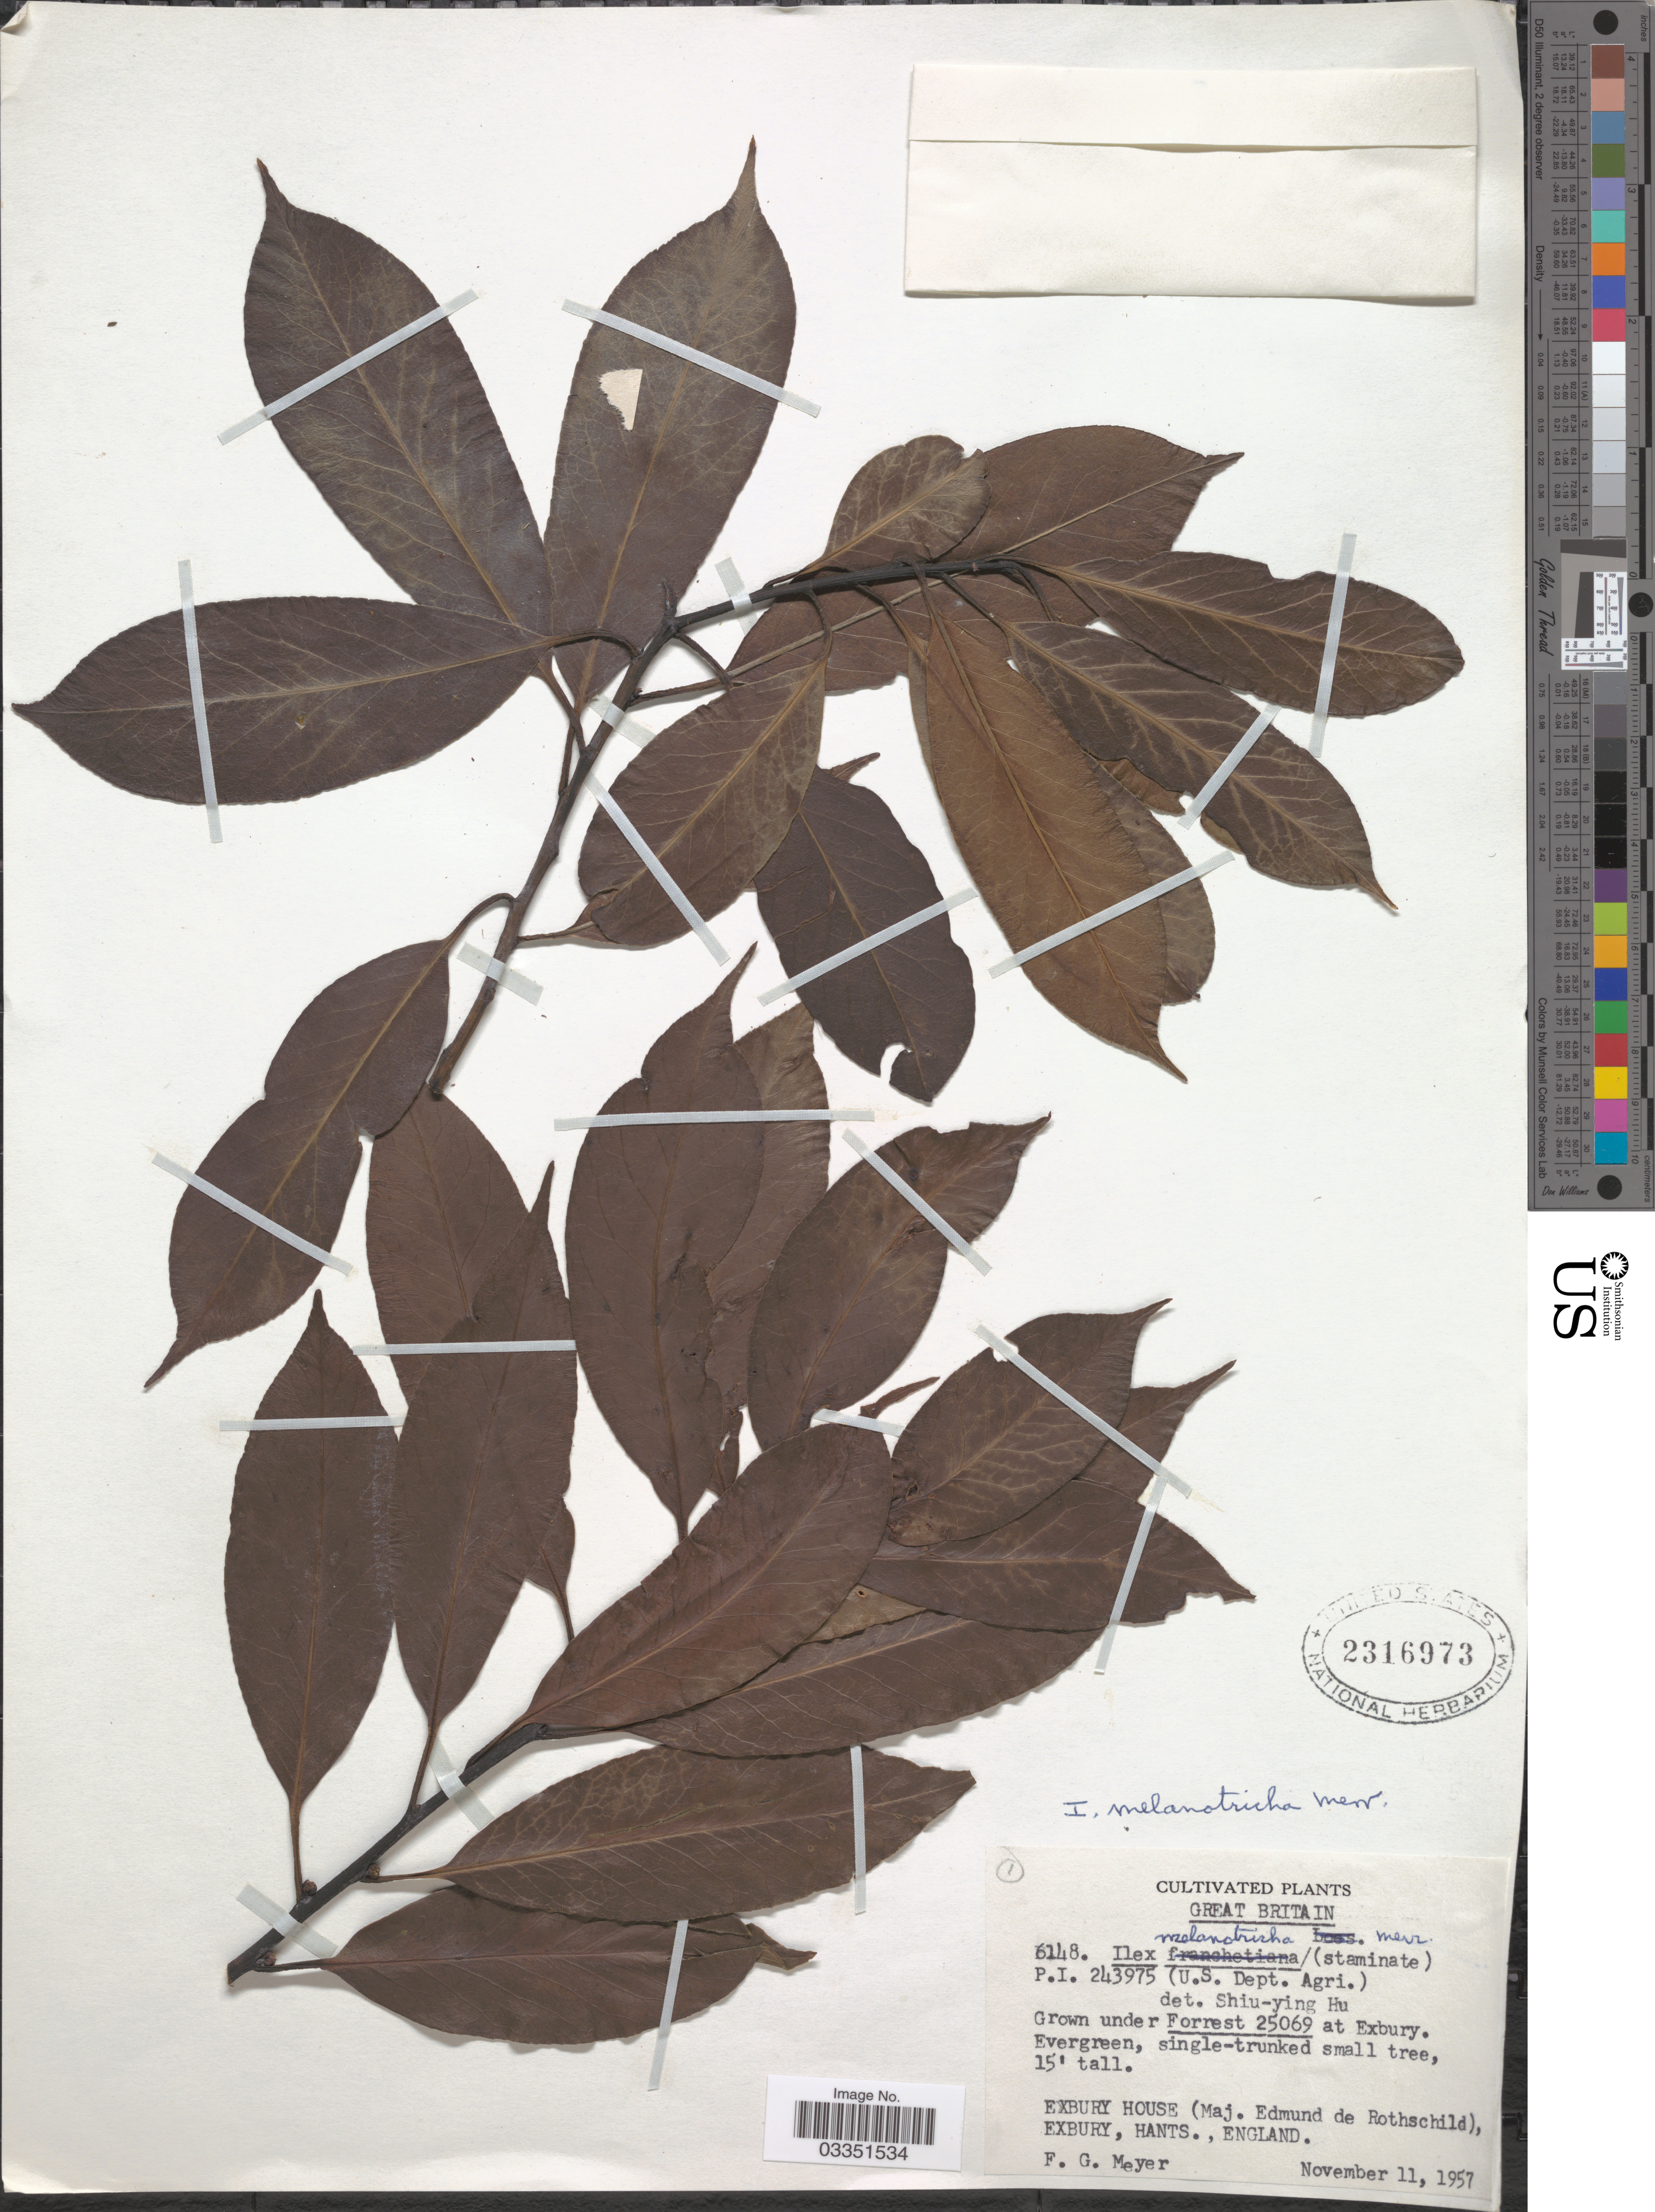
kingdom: Plantae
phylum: Tracheophyta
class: Magnoliopsida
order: Aquifoliales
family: Aquifoliaceae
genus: Ilex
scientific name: Ilex melanotricha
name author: H.T. Chang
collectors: F. G. Meyer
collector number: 6148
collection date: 1957-11-11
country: United Kingdom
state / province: England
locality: Great Britain. Exbury House (Maj. Edmund de Rotschild), Exnury, Hants., England.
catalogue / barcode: US 2316973